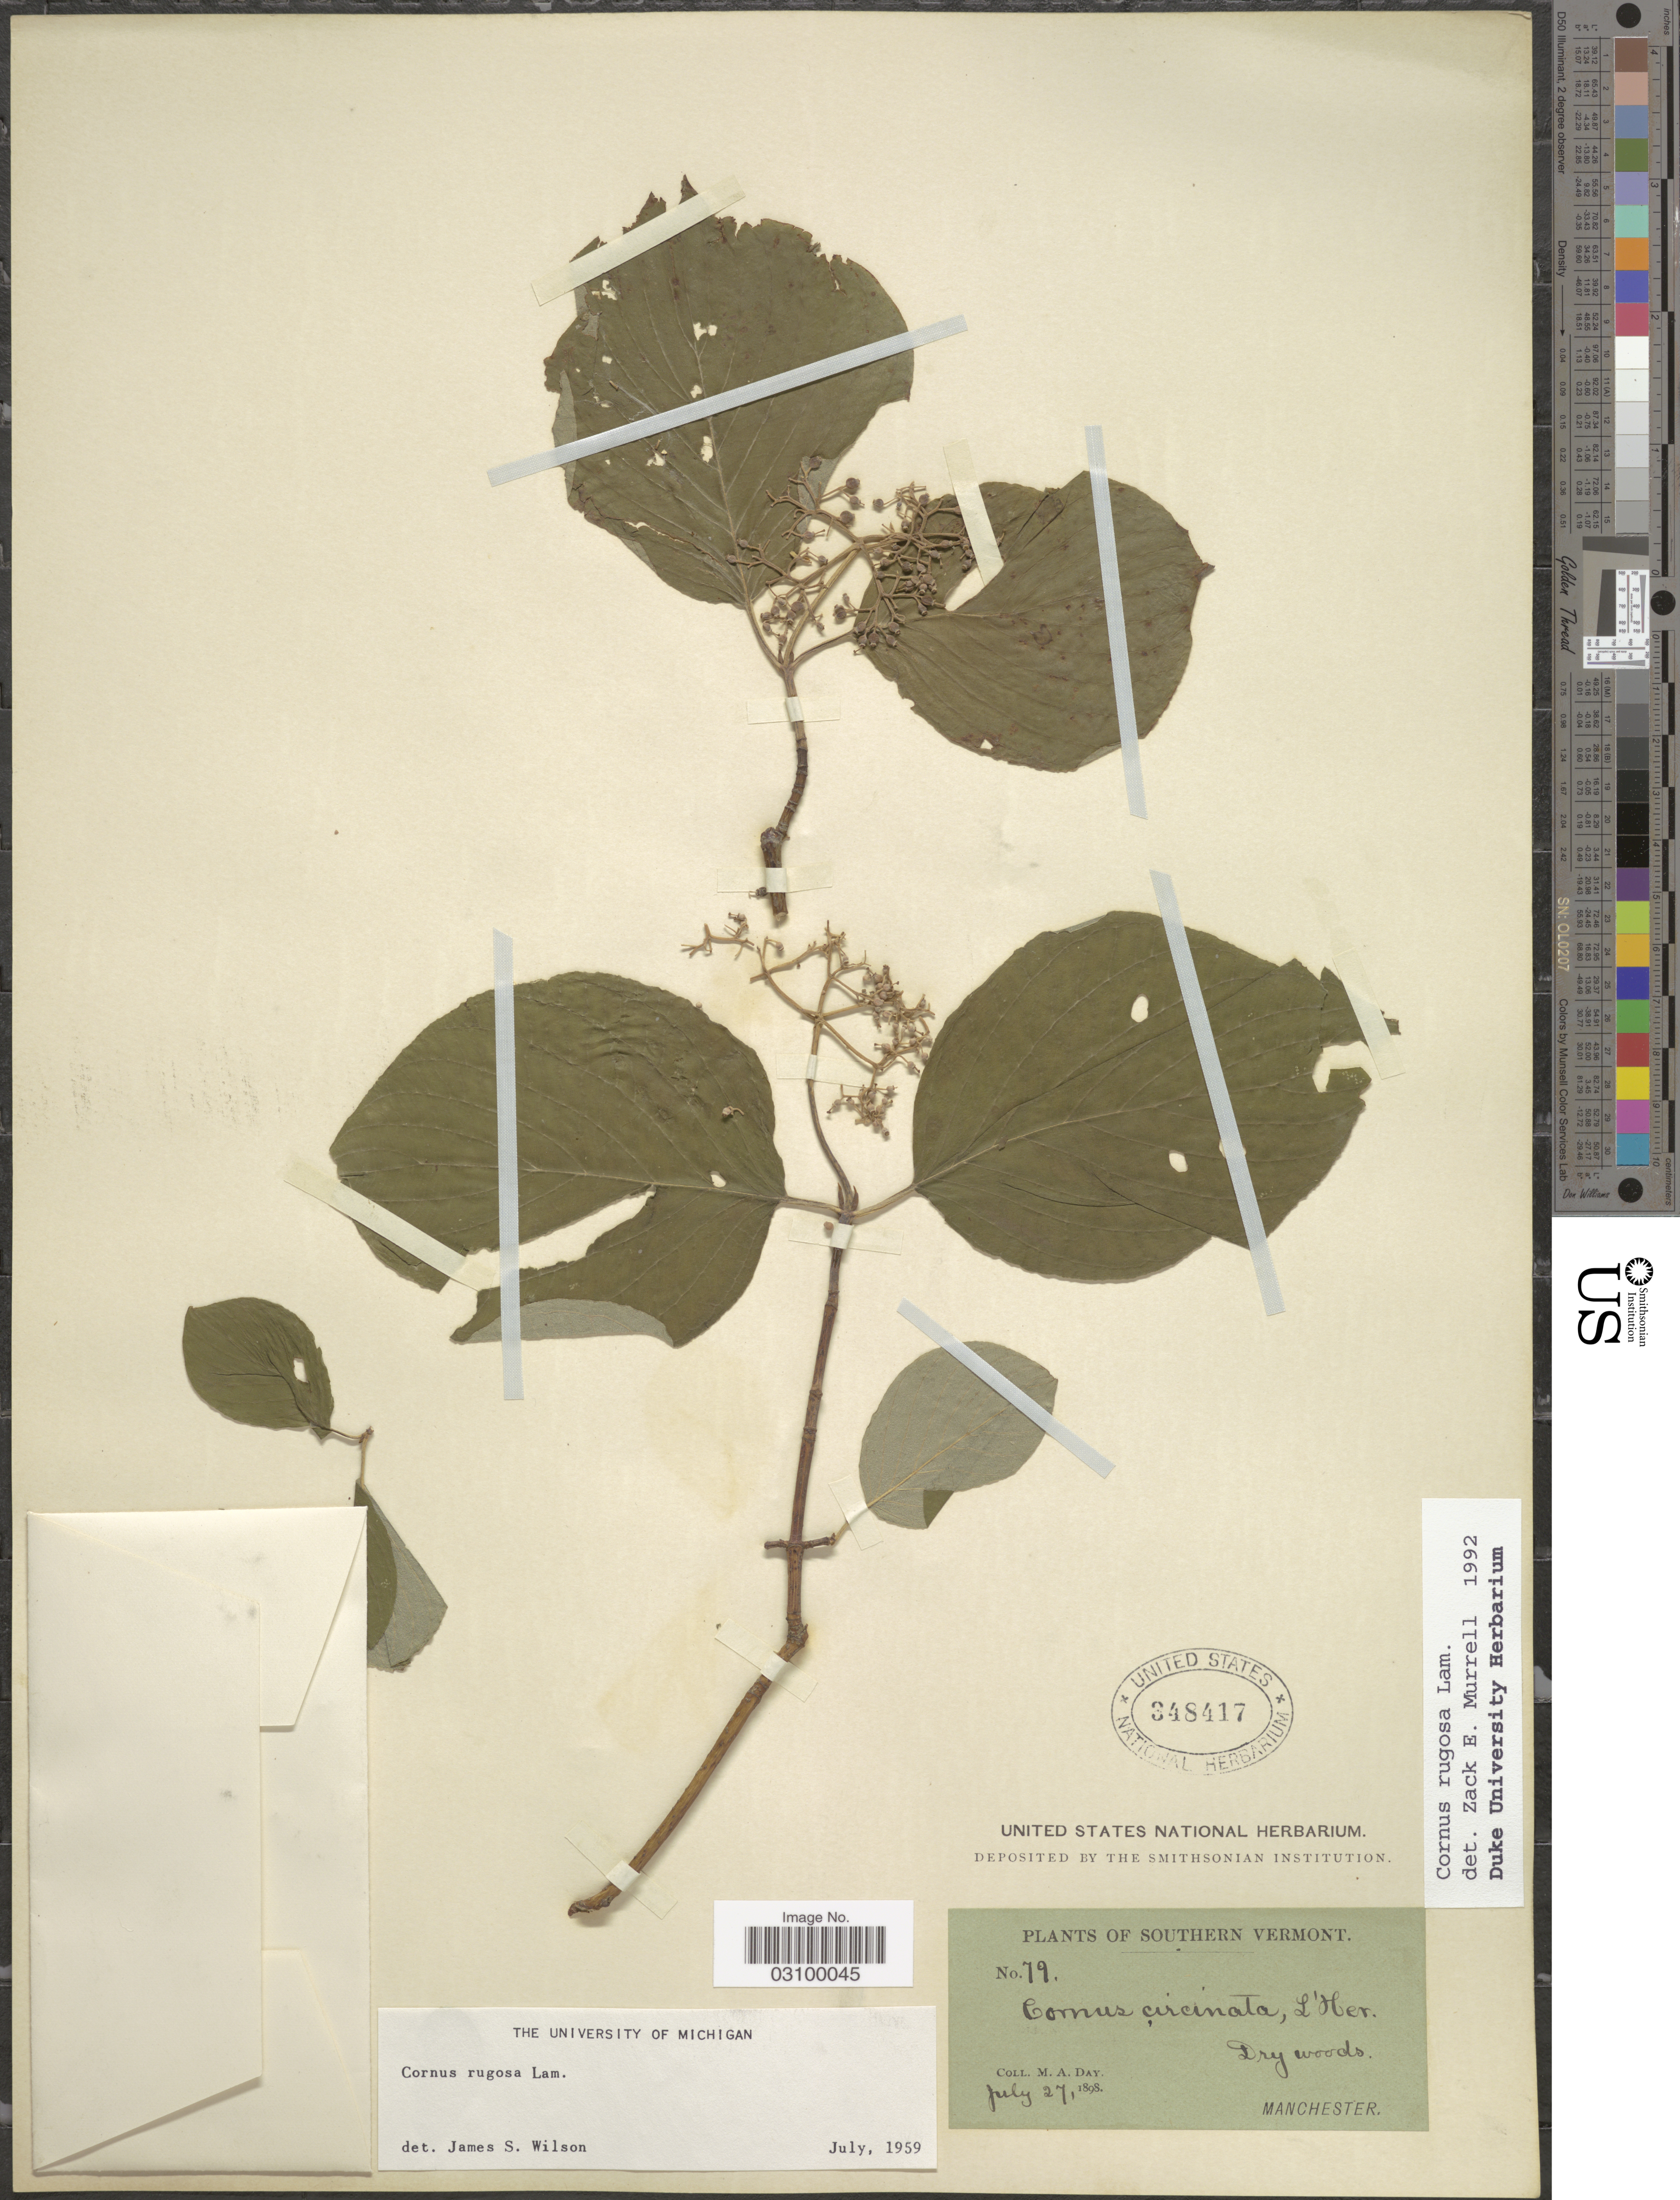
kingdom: Plantae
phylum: Tracheophyta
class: Magnoliopsida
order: Cornales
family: Cornaceae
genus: Cornus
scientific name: Cornus rugosa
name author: Lam.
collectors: M. Day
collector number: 79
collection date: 1898-07-27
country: United States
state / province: Vermont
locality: Southern Vermont. Dry woods. Manchester.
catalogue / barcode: US 348417